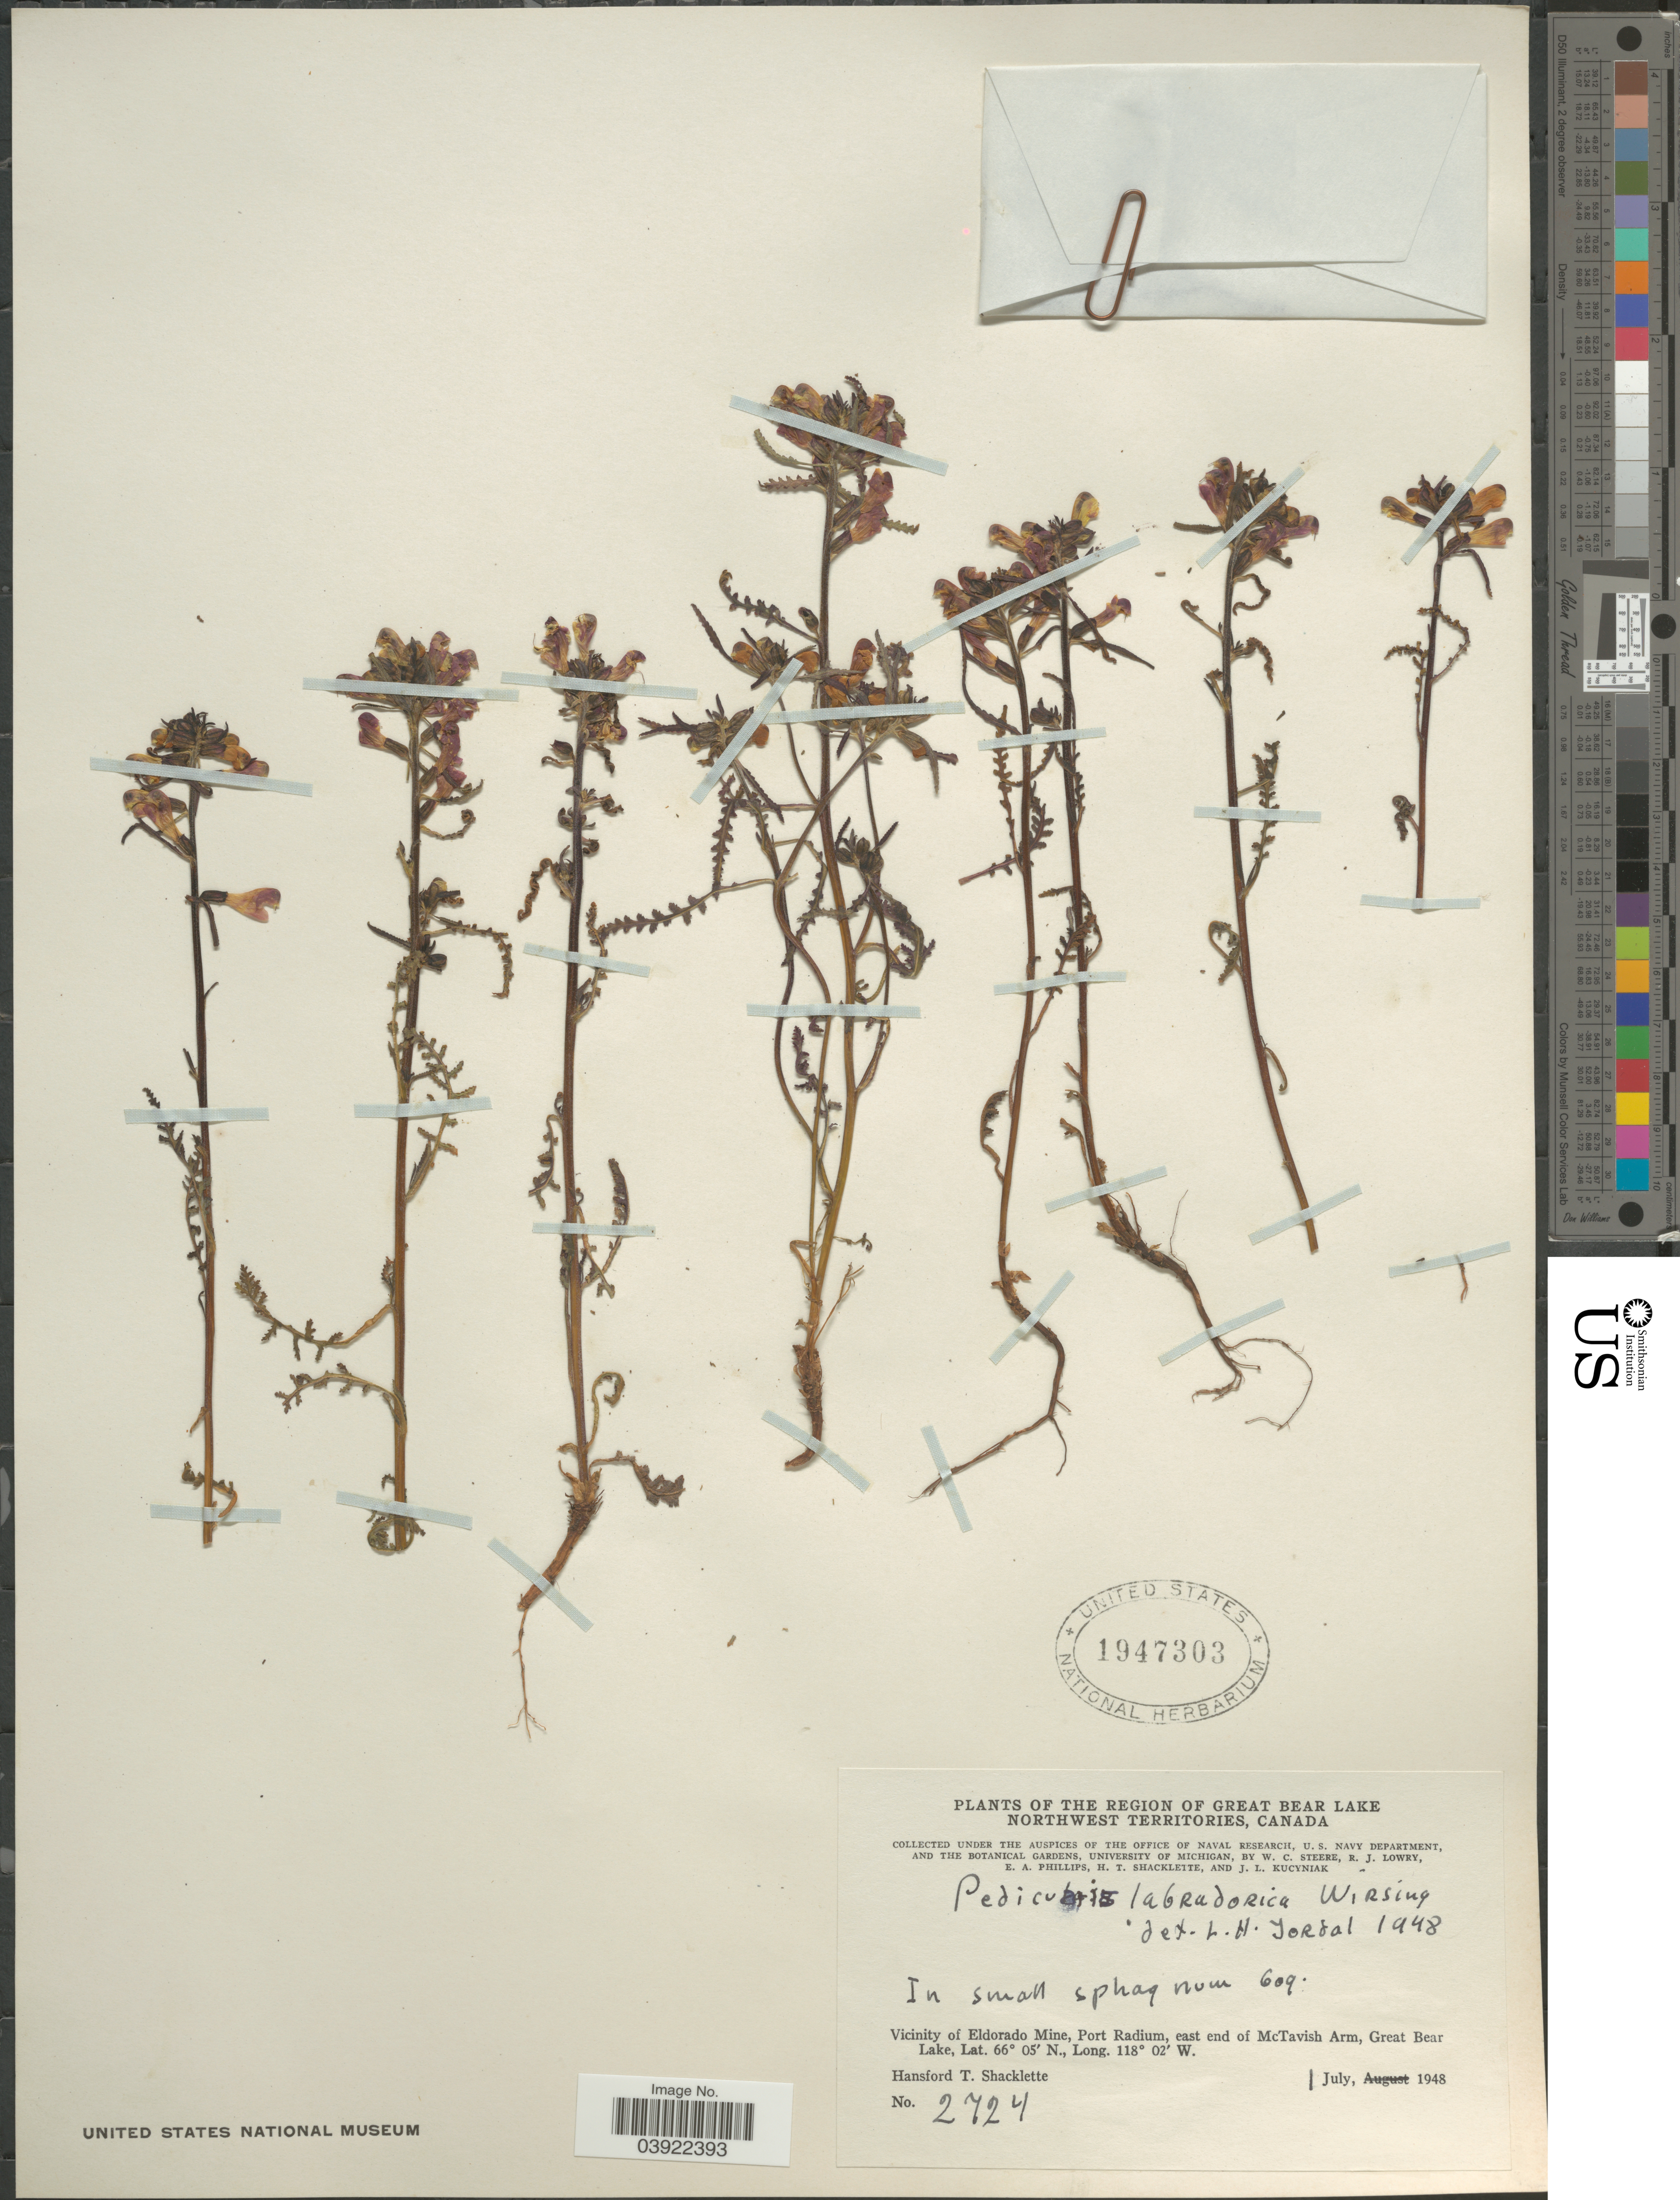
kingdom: Plantae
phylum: Tracheophyta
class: Magnoliopsida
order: Lamiales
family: Orobanchaceae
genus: Pedicularis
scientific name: Pedicularis labradorica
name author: Wirsing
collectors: H. Shacklette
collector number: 2724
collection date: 1948-07-01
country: Canada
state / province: Northwest Territories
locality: The Region of Great Bear Lake. Vicinity of Eldorado Mine, Port Radium, east end of McTavish Arm, Great Bear Lake.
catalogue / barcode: US 1947303